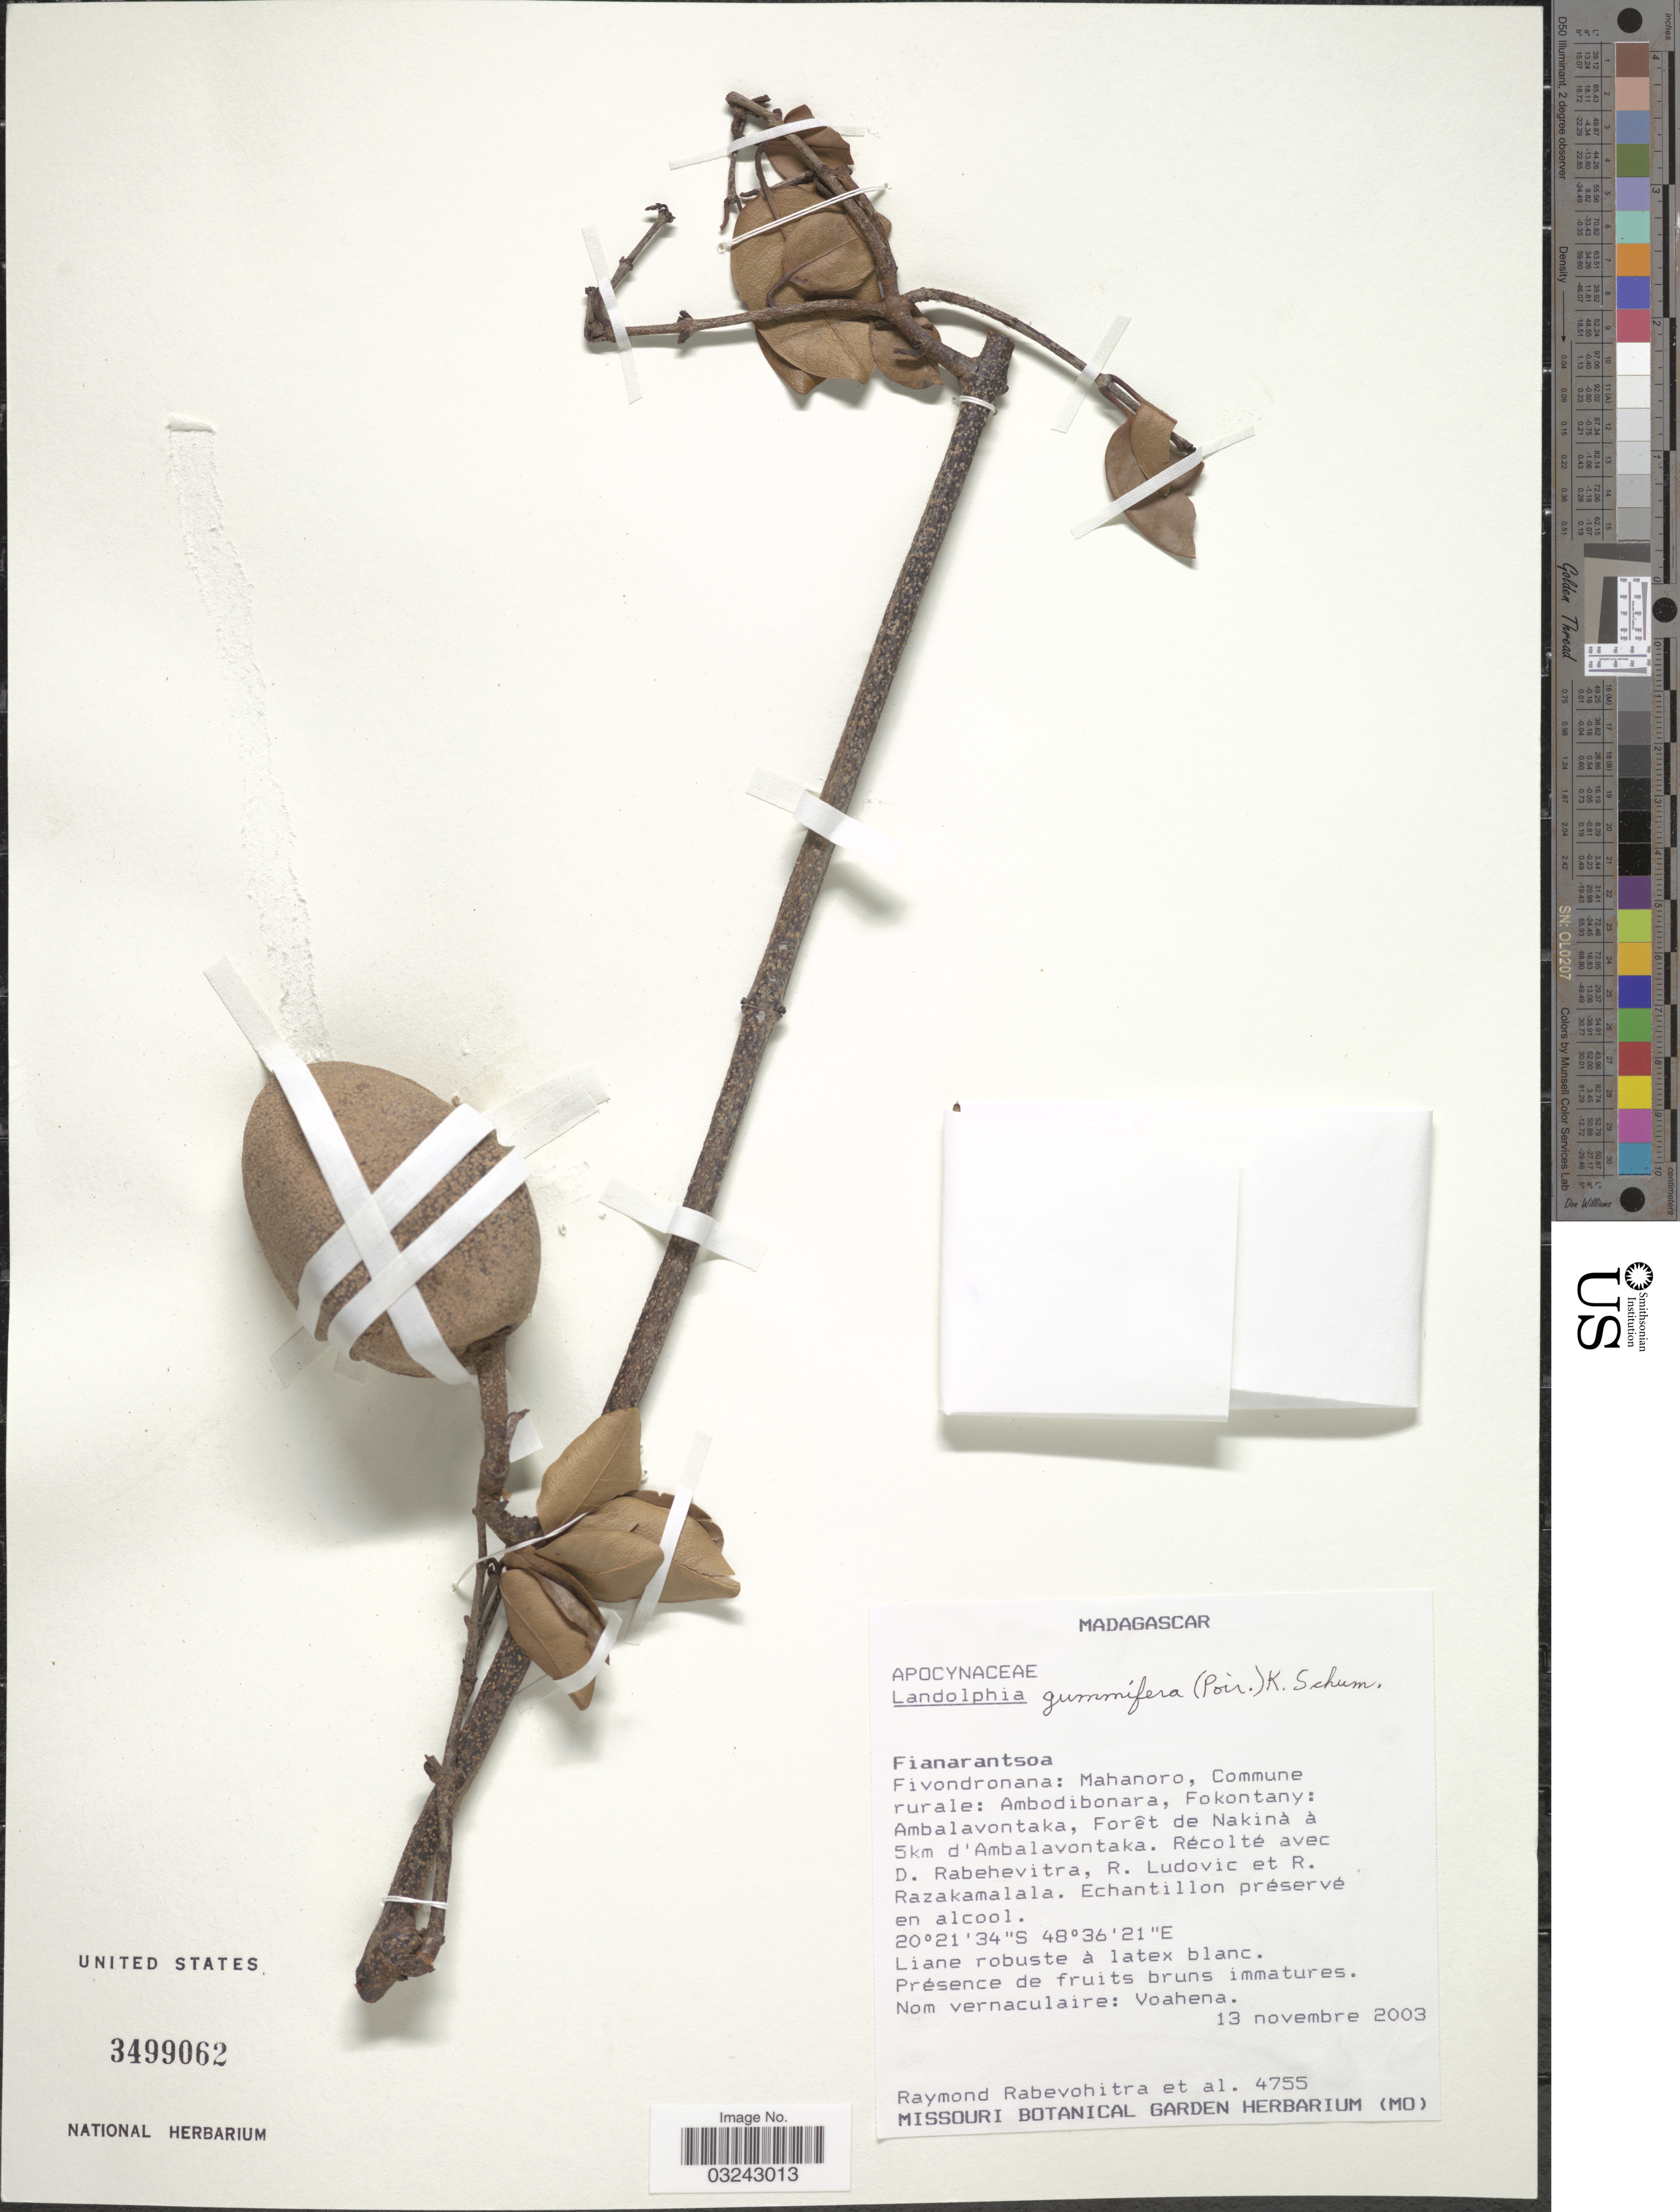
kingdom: Plantae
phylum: Tracheophyta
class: Magnoliopsida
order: Gentianales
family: Apocynaceae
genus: Landolphia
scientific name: Landolphia gummifera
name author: (Lam.) K. Schum.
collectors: R. Rabevohitra, D. Rabehevitra, R. Ludovic & R. Razakamalala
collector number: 4755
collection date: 2003-11-13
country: Madagascar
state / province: Atsinanana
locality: Fivondronana: Mahanoro, Commune rurale: Ambodibonara, Fokontany: Ambalavontaka, Forêt de Nakiná à 5km d'Ambalavontaka.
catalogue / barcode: US 3499062